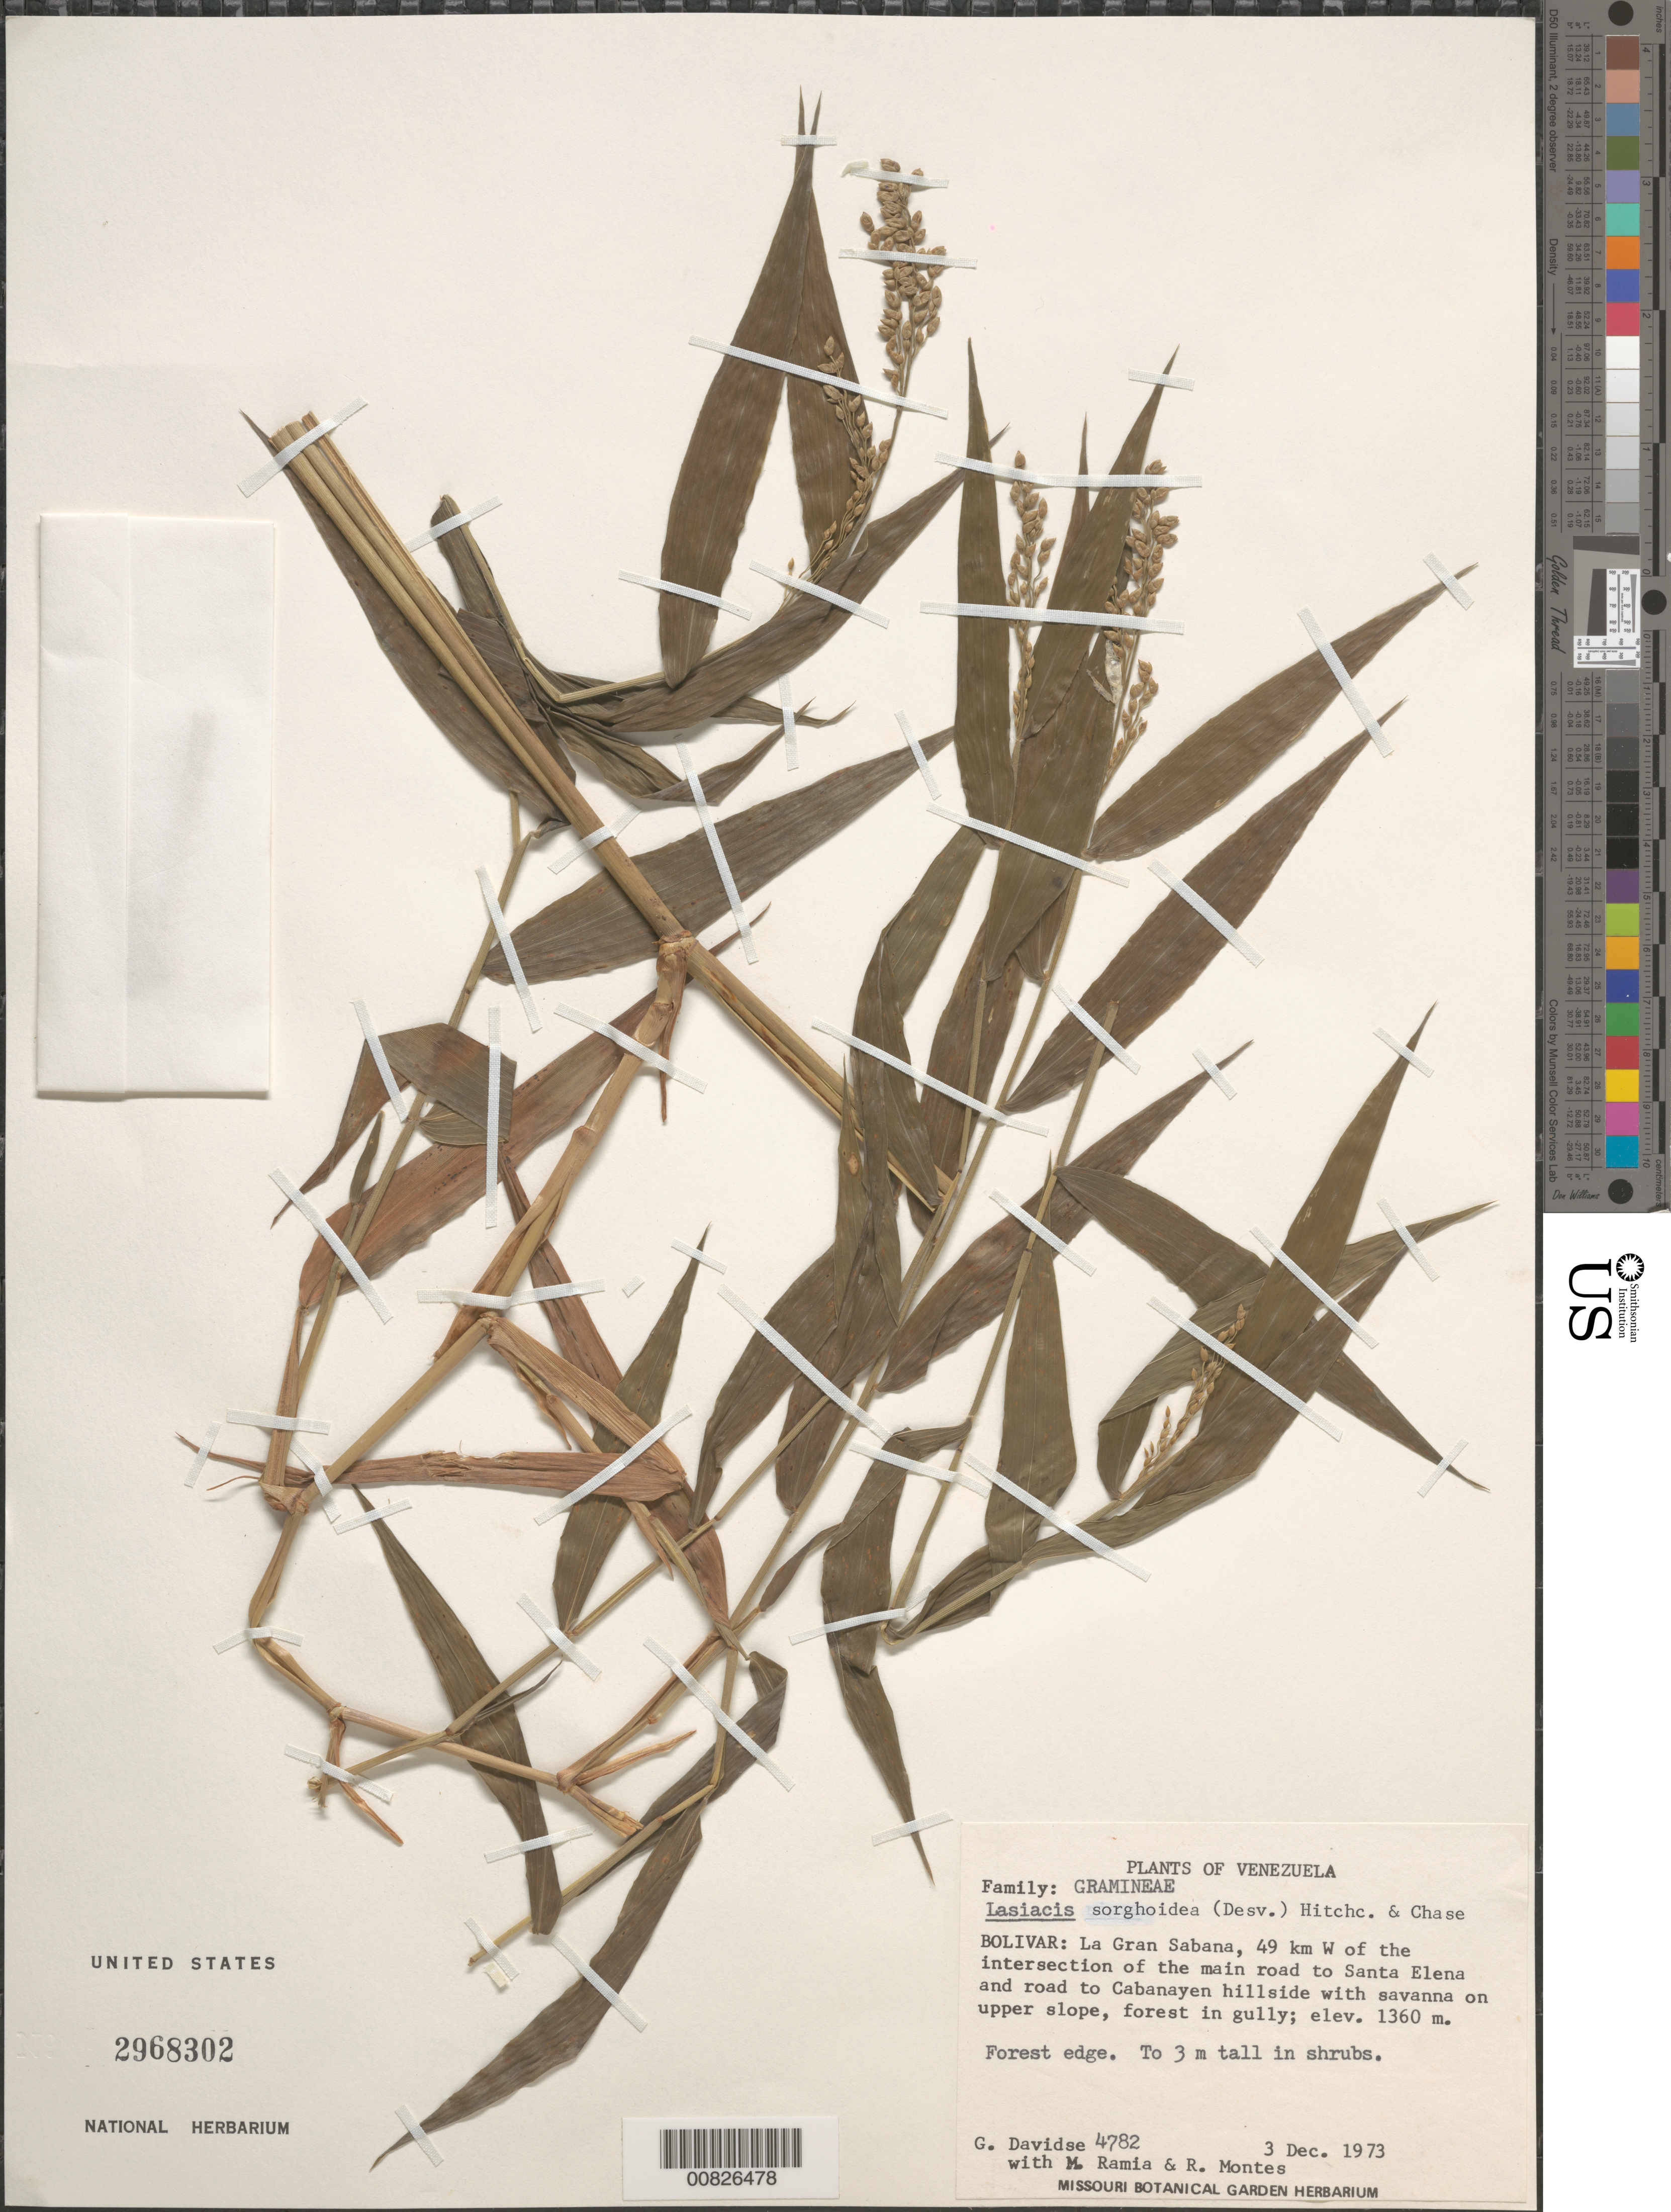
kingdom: Plantae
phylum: Tracheophyta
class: Liliopsida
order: Poales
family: Poaceae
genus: Lasiacis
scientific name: Lasiacis sorghoidea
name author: (Desv. ex Ham.) Hitchc. & Chase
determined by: Davidse, Gerrit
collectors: G. Davidse, M. Ramia & R. Montes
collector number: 4782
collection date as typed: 3-Dec-73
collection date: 1973-12-03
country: Venezuela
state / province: Bolívar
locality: Gran Sabana, 49 km W of intersection of Santa Elena road and road to Cabanayen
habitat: Hillside with savanna on upper slope, forest in gully; forest edge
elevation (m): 1360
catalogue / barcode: US 2968302